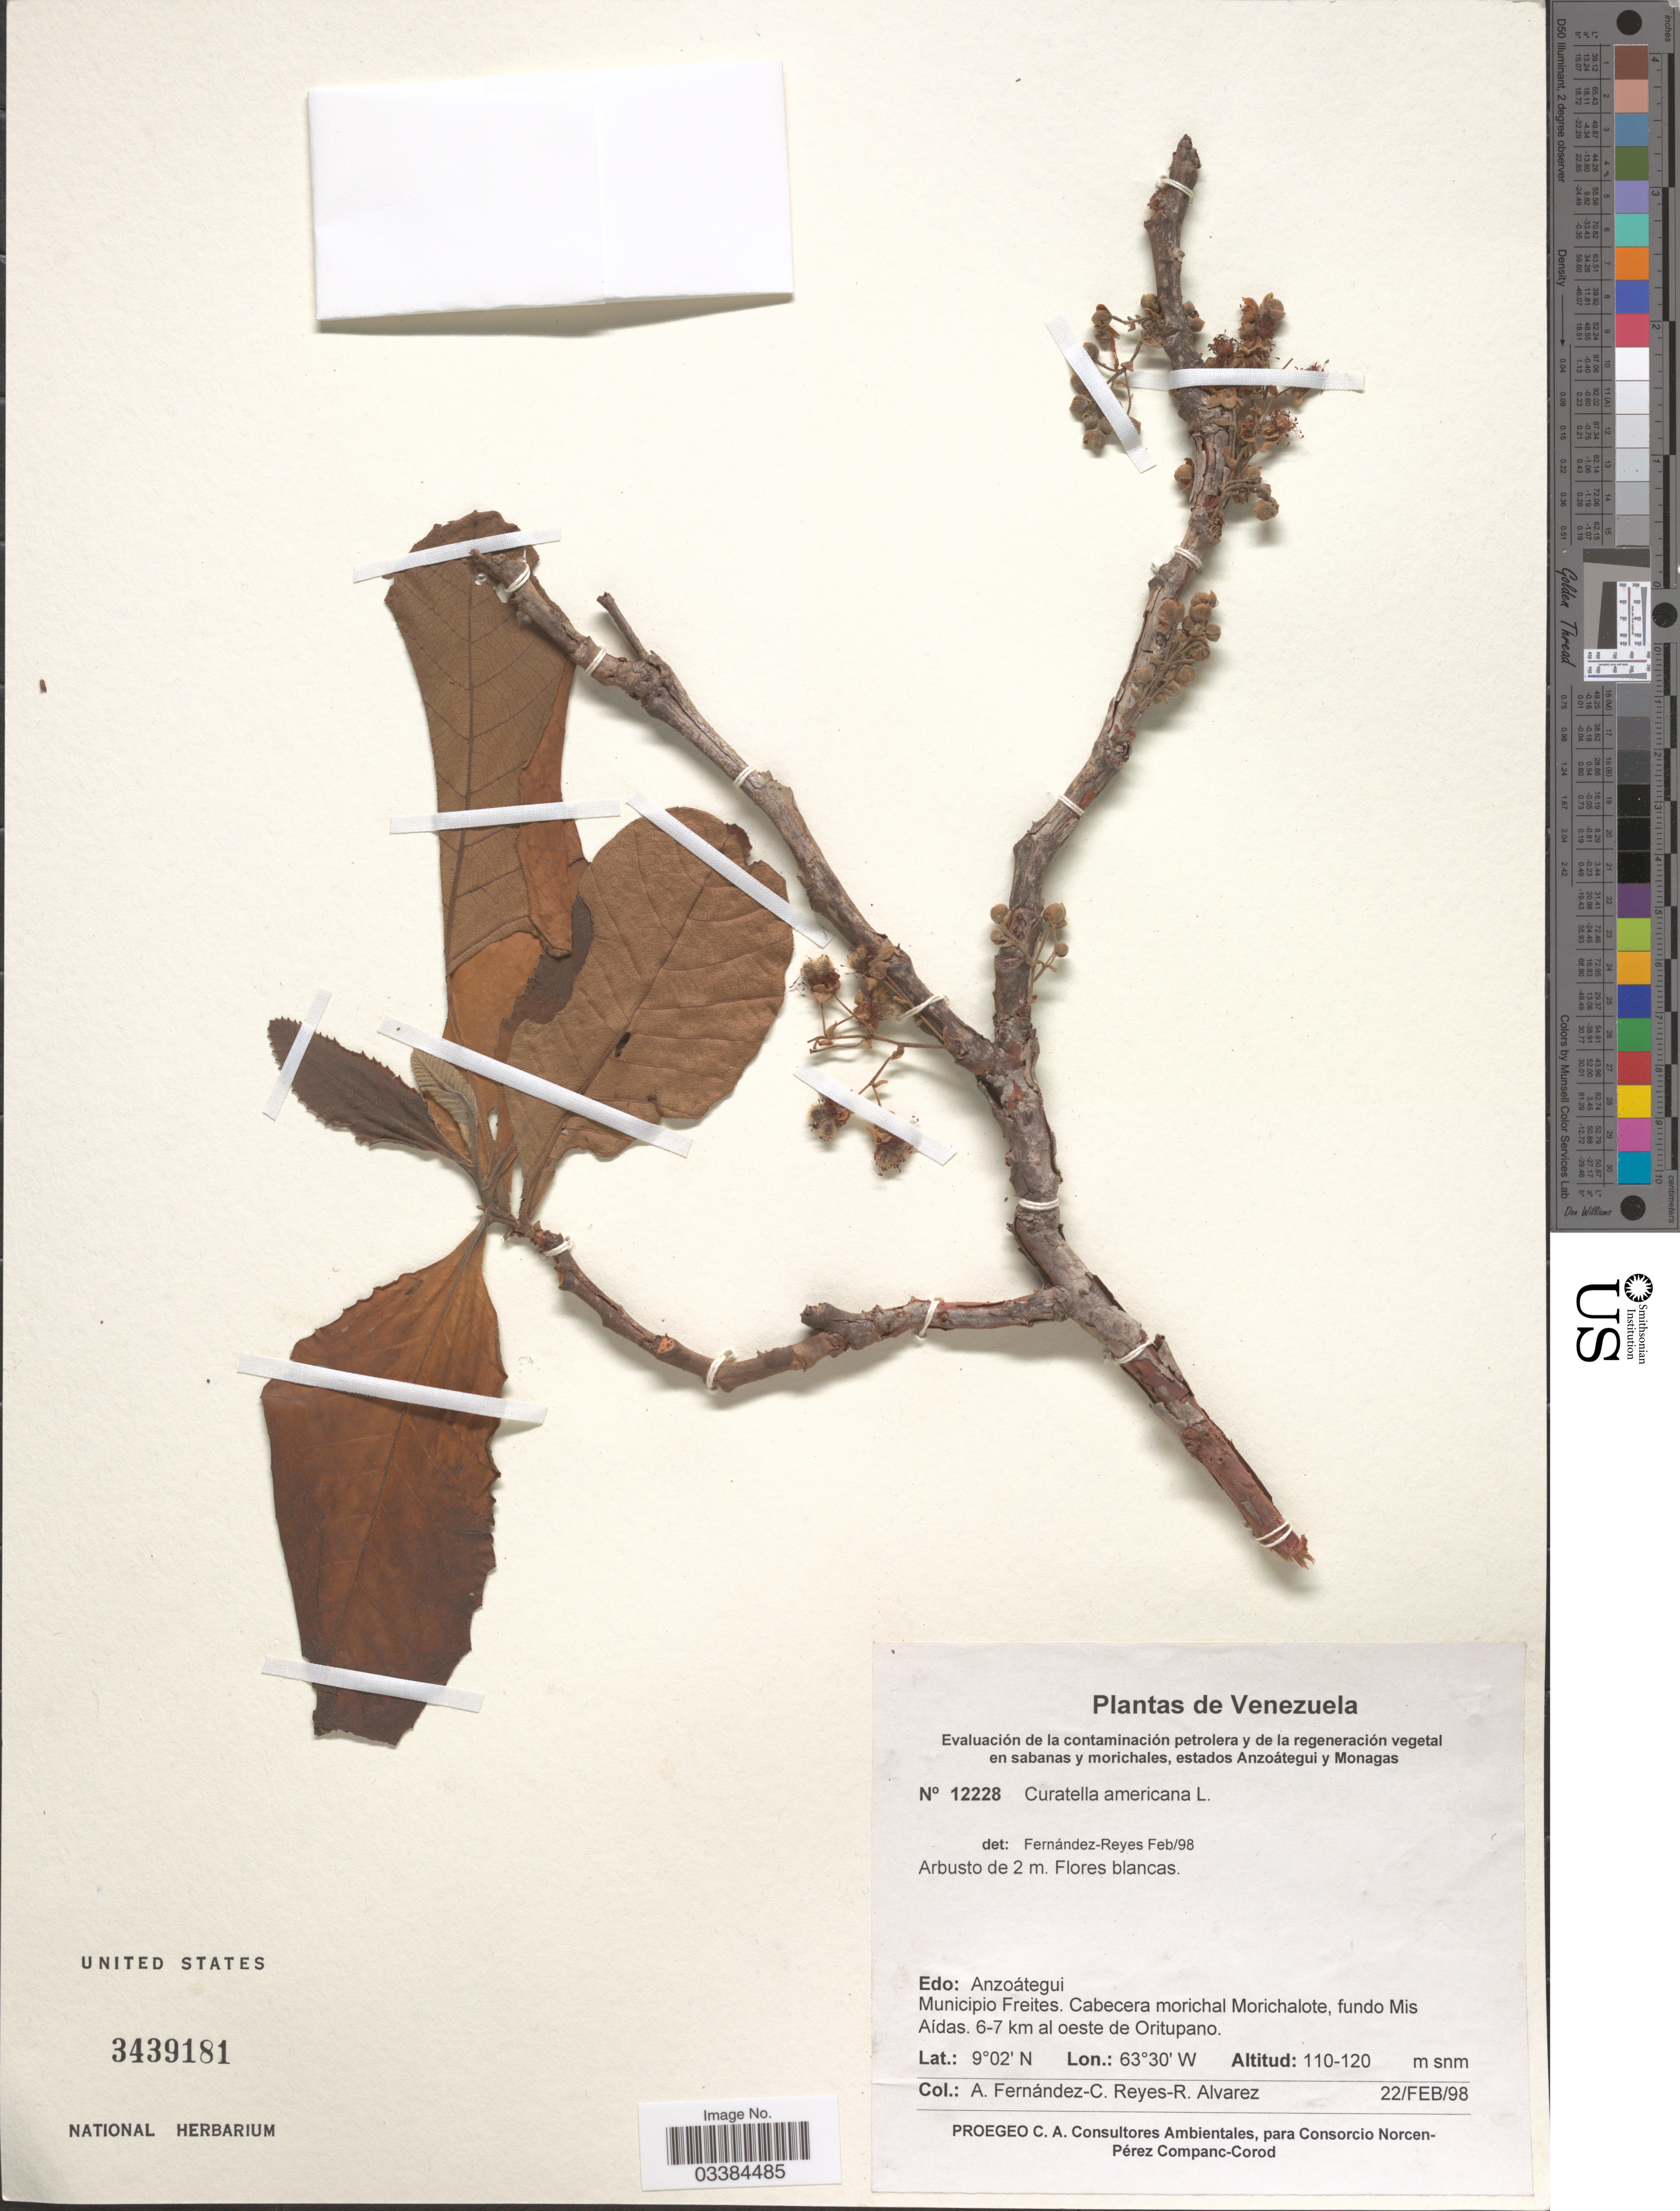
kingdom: Plantae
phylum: Tracheophyta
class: Magnoliopsida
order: Dilleniales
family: Dilleniaceae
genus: Curatella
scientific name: Curatella americana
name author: L.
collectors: A. Fernández, C. Reyes & R. Álvarez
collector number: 12228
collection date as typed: Transcribed d/m/y: 22/2/98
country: Venezuela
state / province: Anzoategui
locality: Municipio Freites. Cabecera morichal Morichalote, fundo Mis Aídas. 6-7 km al oeste de Oritupano.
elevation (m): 110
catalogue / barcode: US 3439181